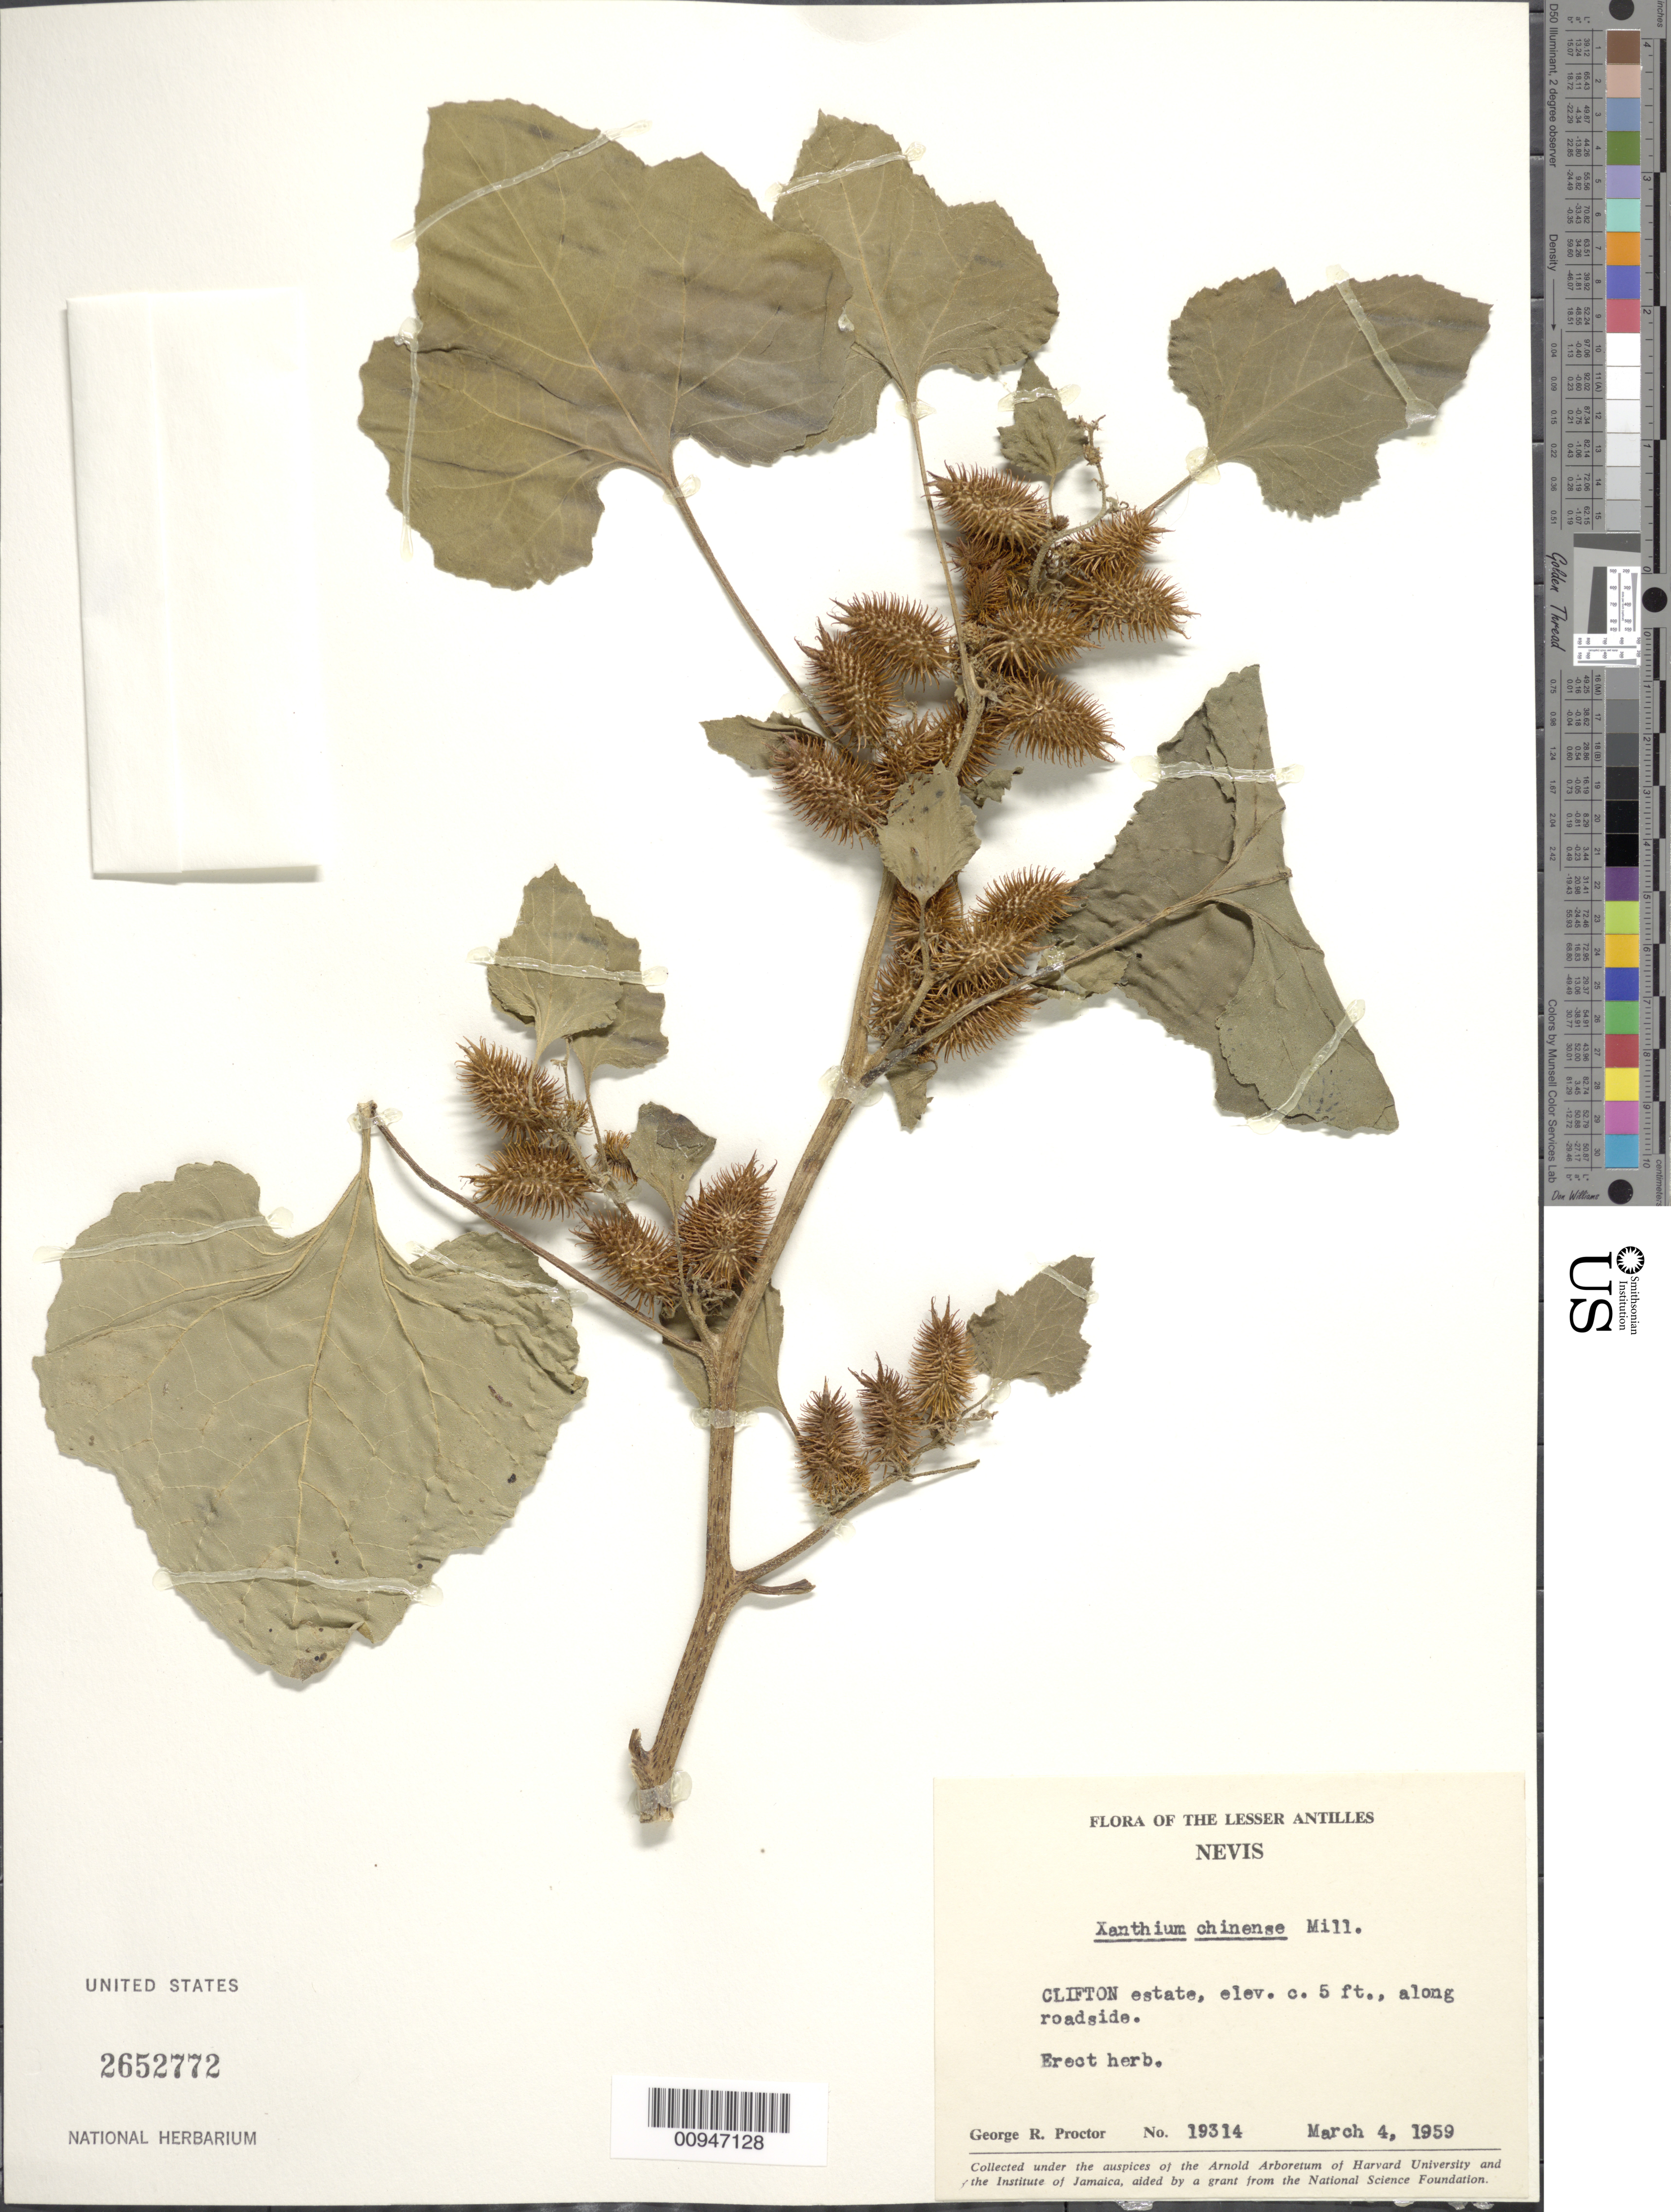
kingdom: Plantae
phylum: Tracheophyta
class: Magnoliopsida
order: Asterales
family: Asteraceae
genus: Xanthium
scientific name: Xanthium chinense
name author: Mill.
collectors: G. R. Proctor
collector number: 19314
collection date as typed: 04 Mar 1959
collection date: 1959-03-04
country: St. Christopher-Nevis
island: Nevis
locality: Clifton estate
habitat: Along roadside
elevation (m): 2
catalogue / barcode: US 2652772